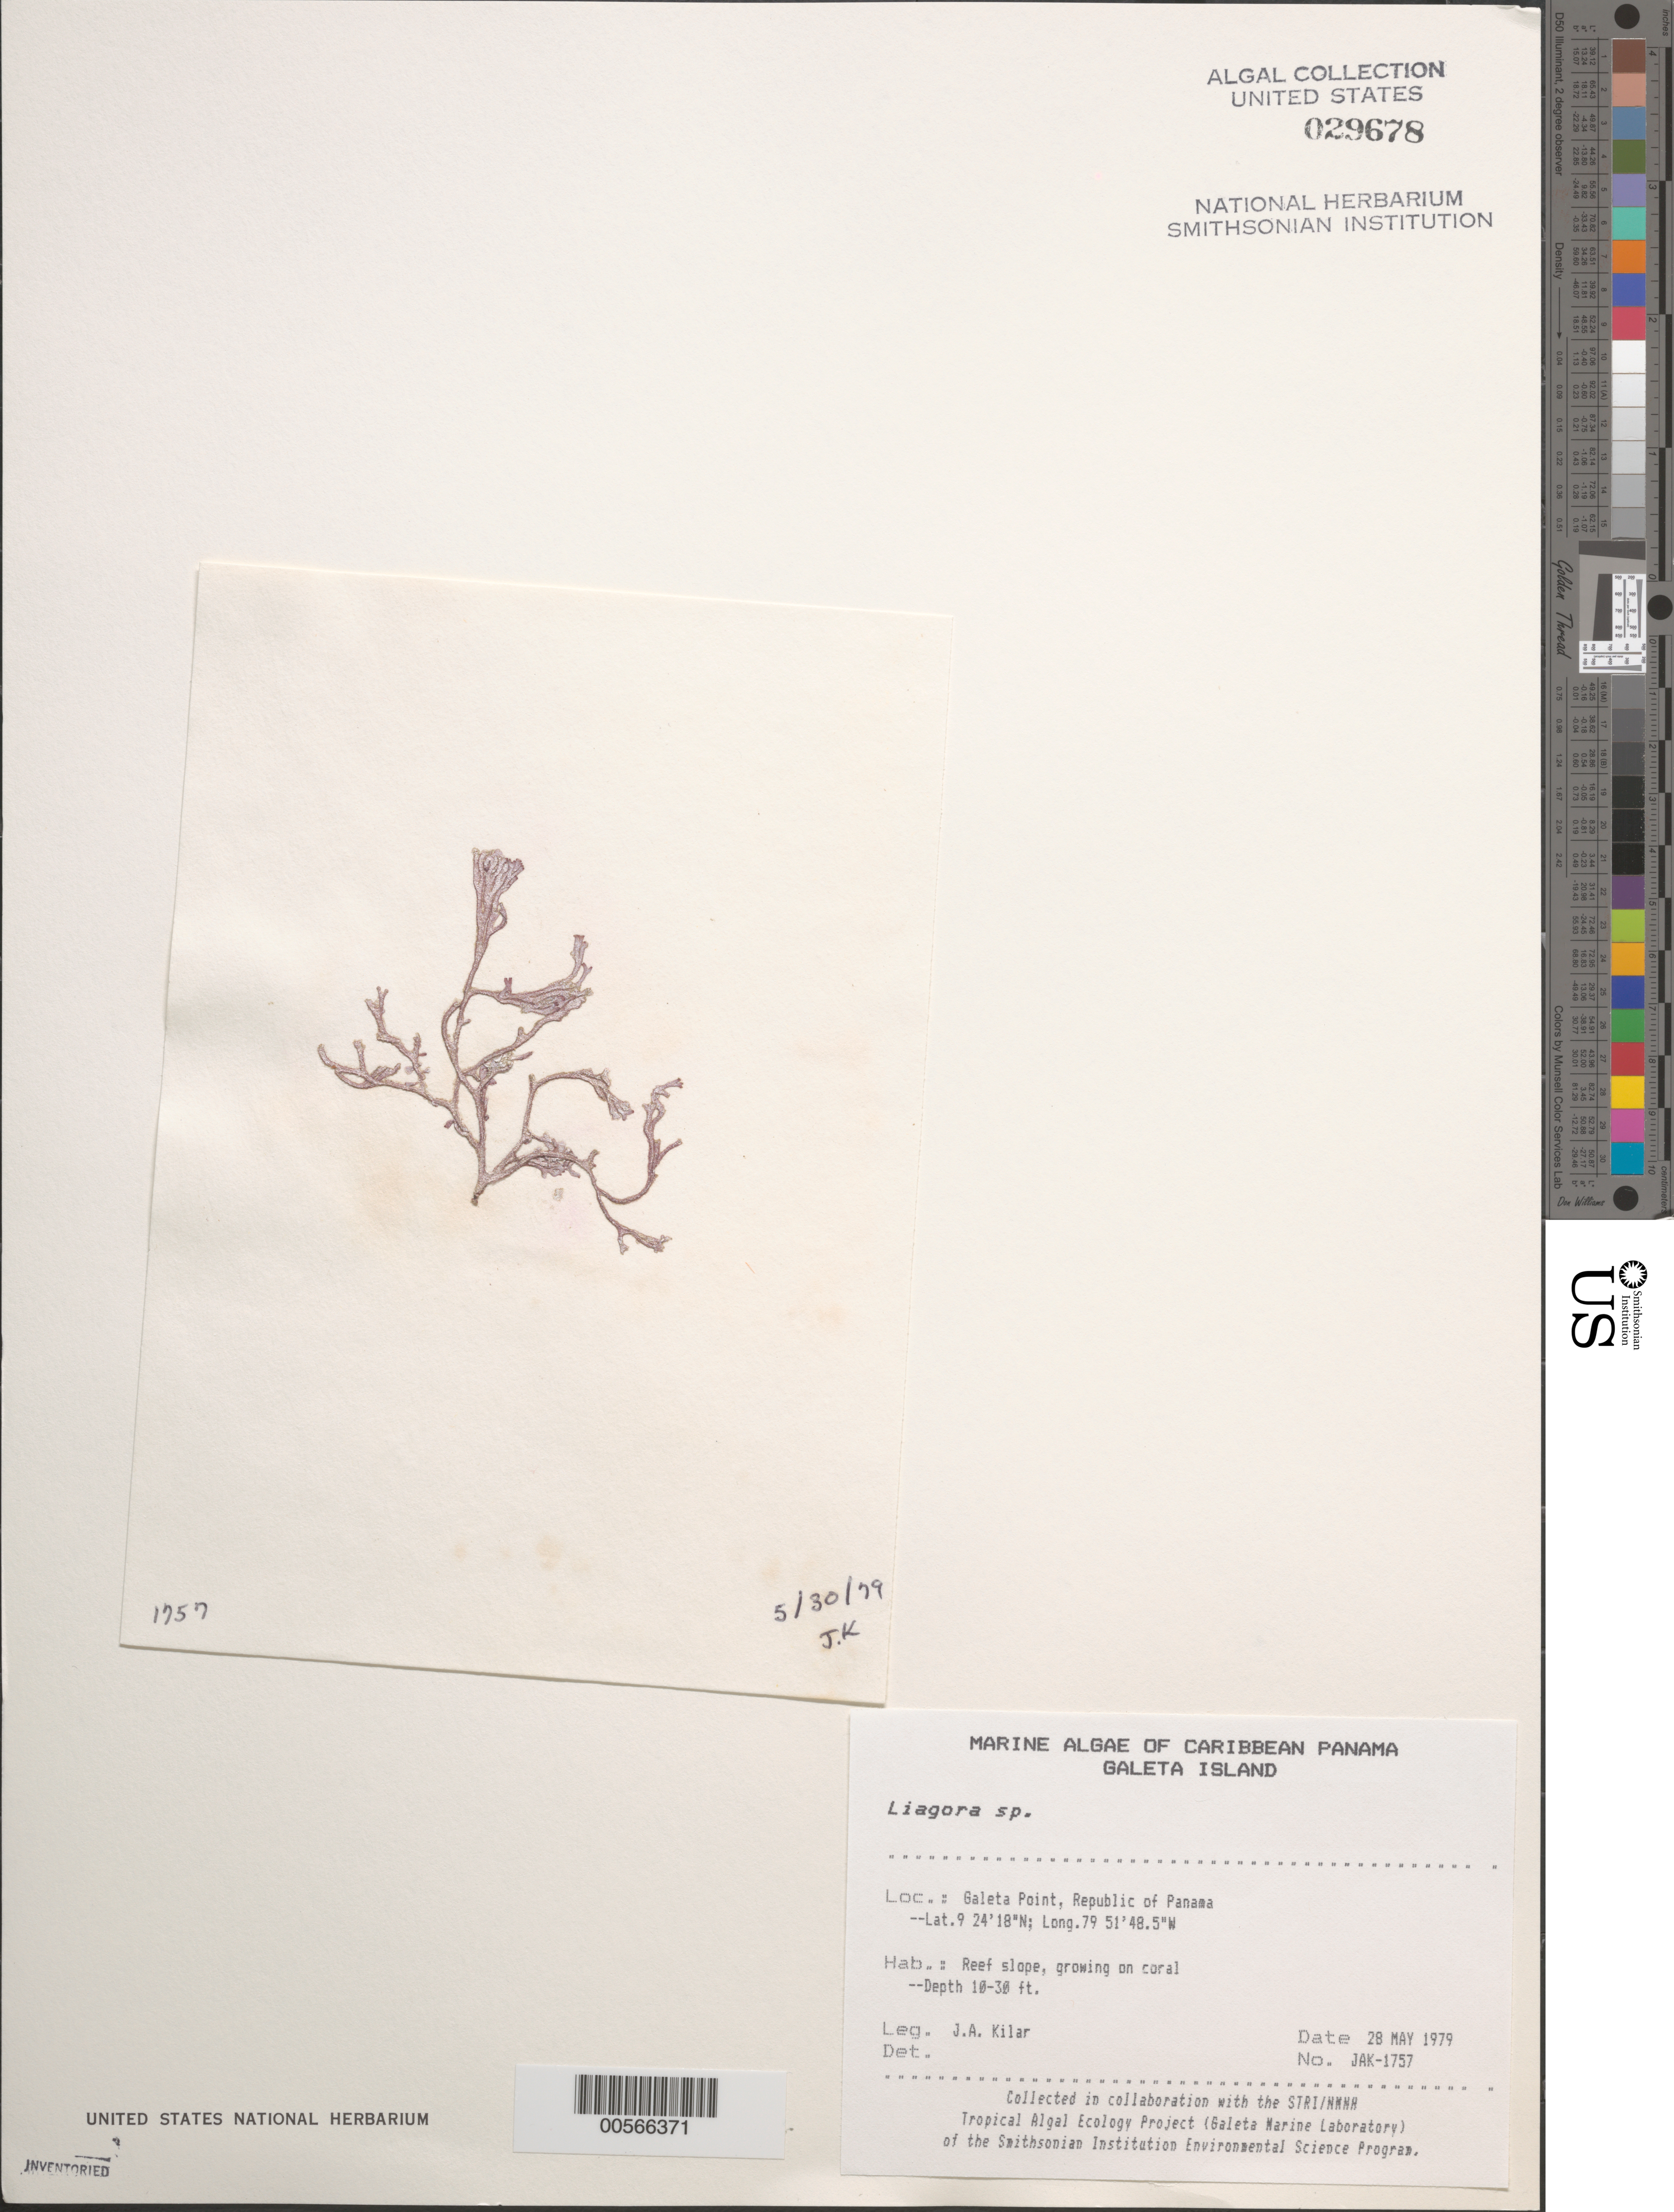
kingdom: Plantae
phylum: Rhodophyta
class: Florideophyceae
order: Nemaliales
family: Liagoraceae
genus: Liagora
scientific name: Liagora sp.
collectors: J. A. Kilar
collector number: JAK-1757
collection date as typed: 28 May 1979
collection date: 1979-05-28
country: Panama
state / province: Colón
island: Galeta Island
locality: Galeta Point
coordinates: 9 24' 18" N, 79 51' 48.5" W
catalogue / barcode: US 29678